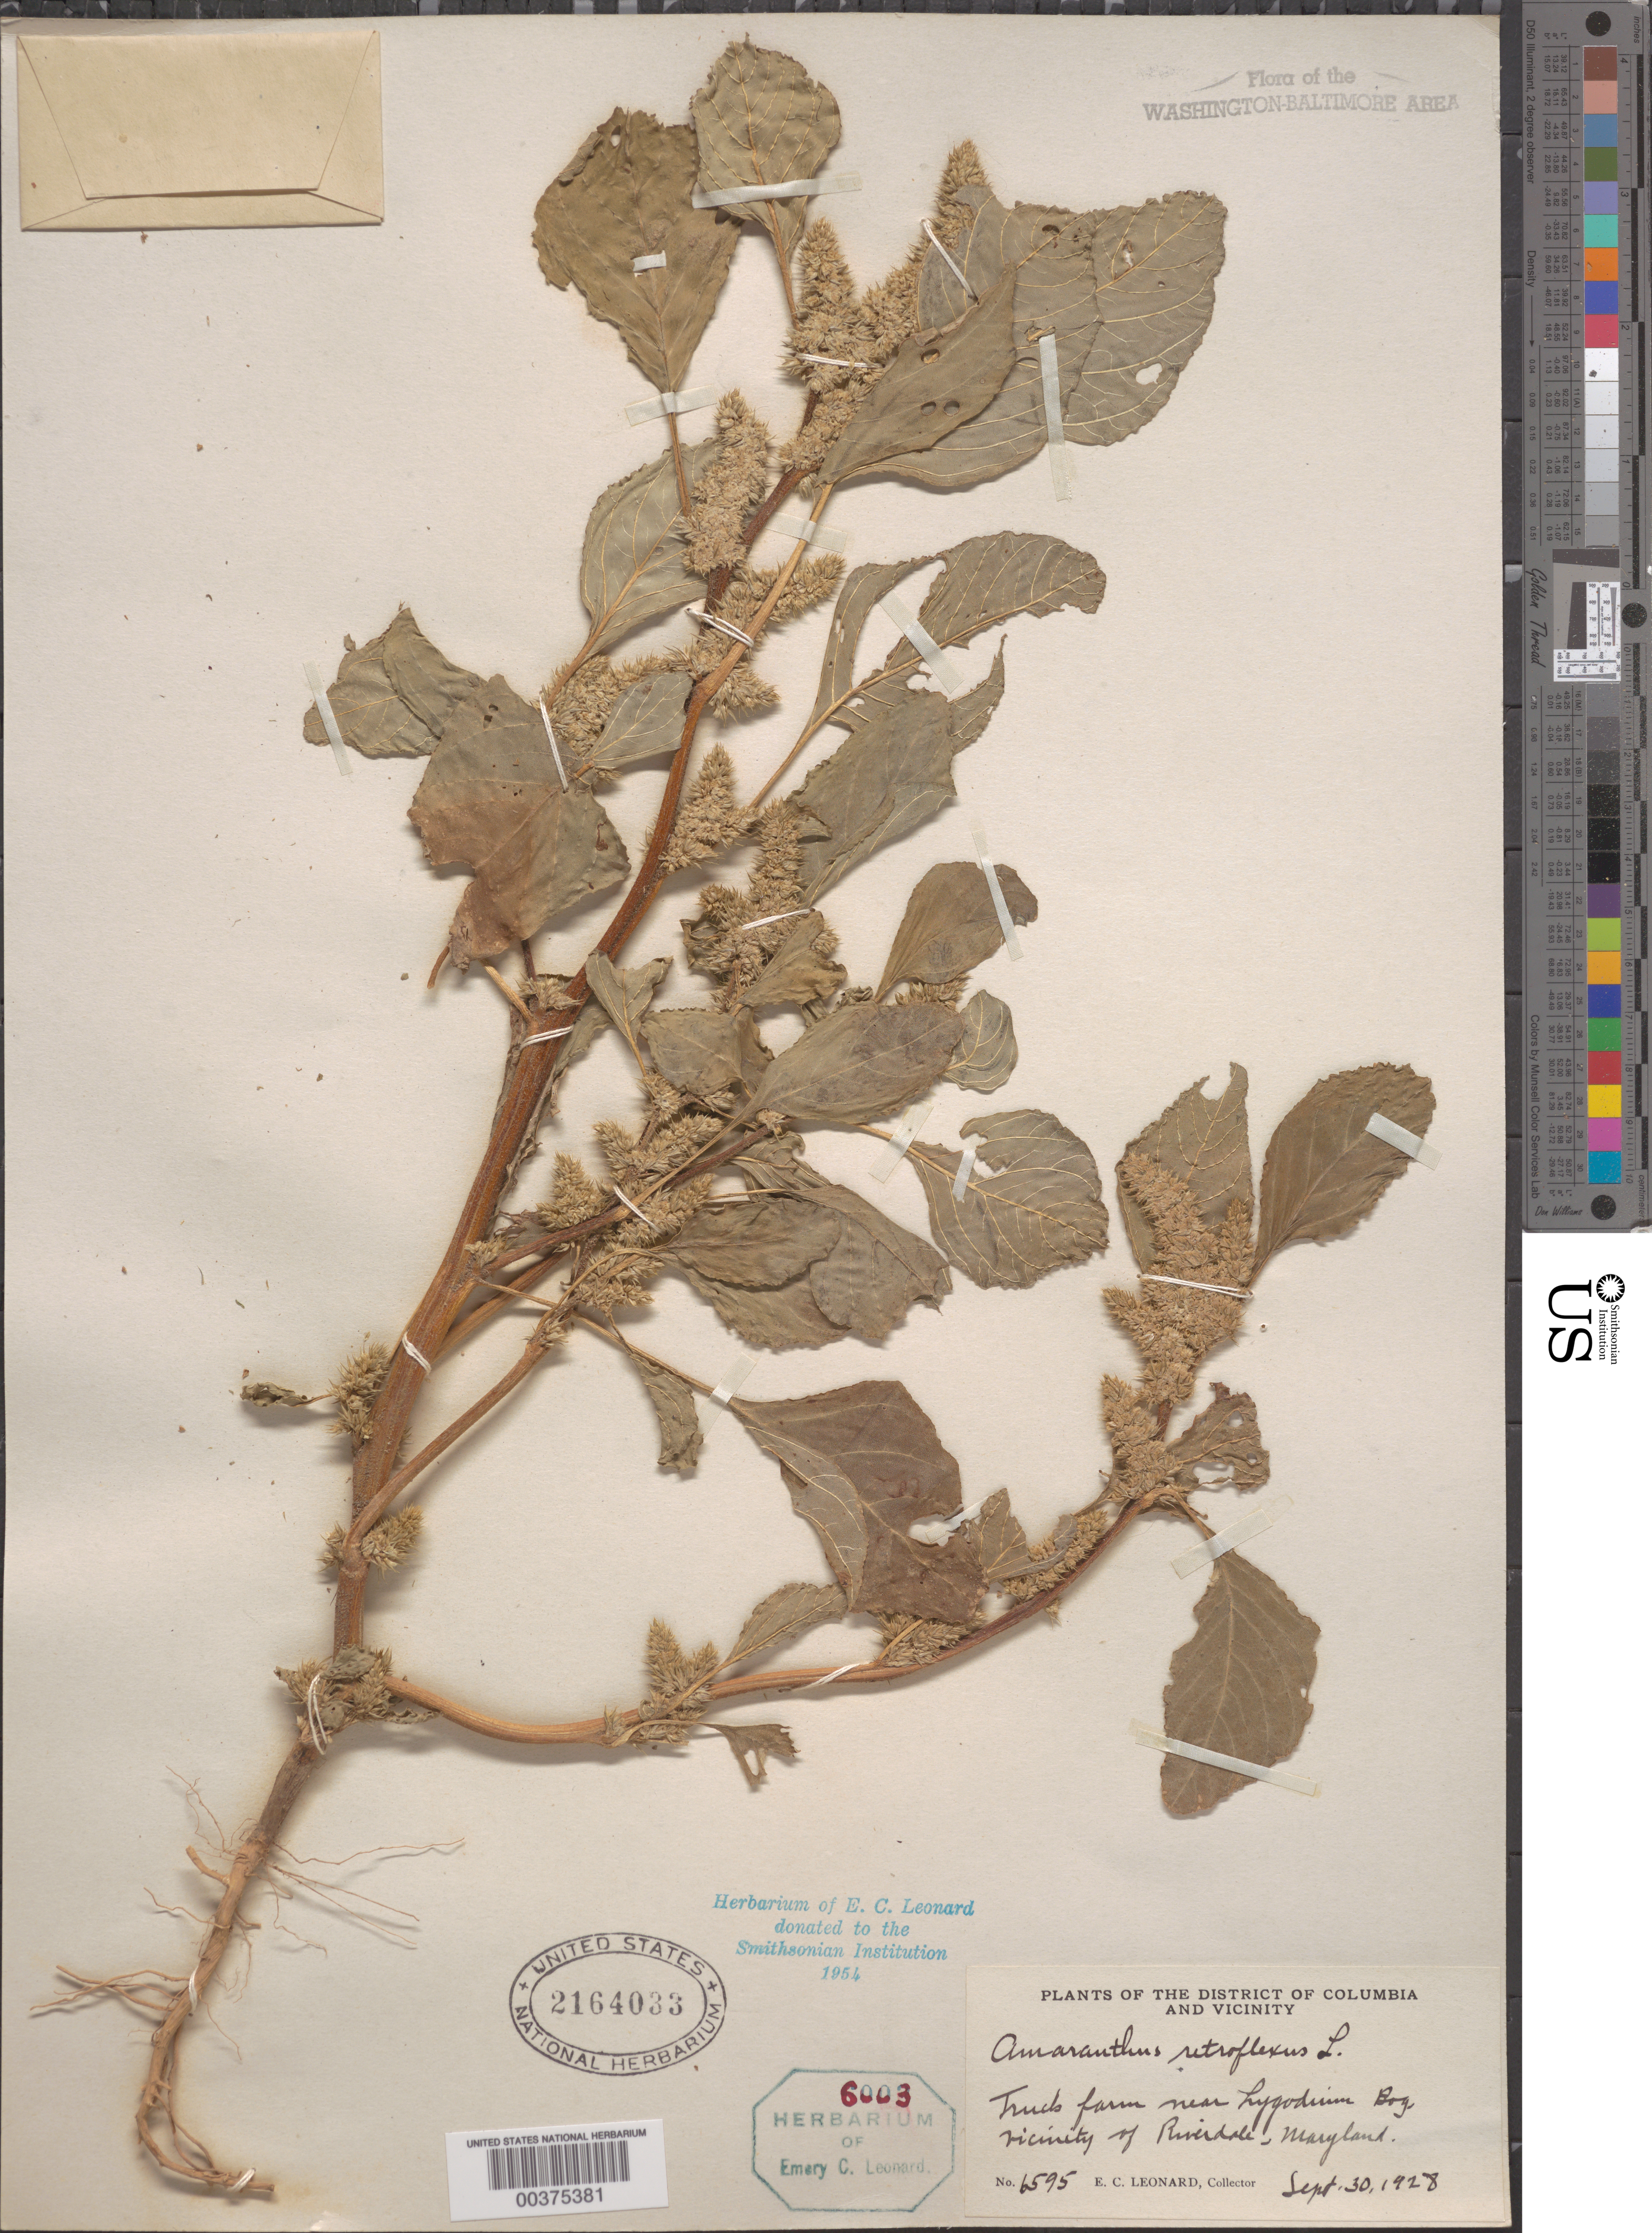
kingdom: Plantae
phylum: Tracheophyta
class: Magnoliopsida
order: Caryophyllales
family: Amaranthaceae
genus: Amaranthus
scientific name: Amaranthus retroflexus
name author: L.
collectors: E. C. Leonard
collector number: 6595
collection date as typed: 30 Sep 1928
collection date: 1928-09-30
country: United States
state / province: Maryland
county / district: Prince George's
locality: Riverdale vicinity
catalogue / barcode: US 2164033